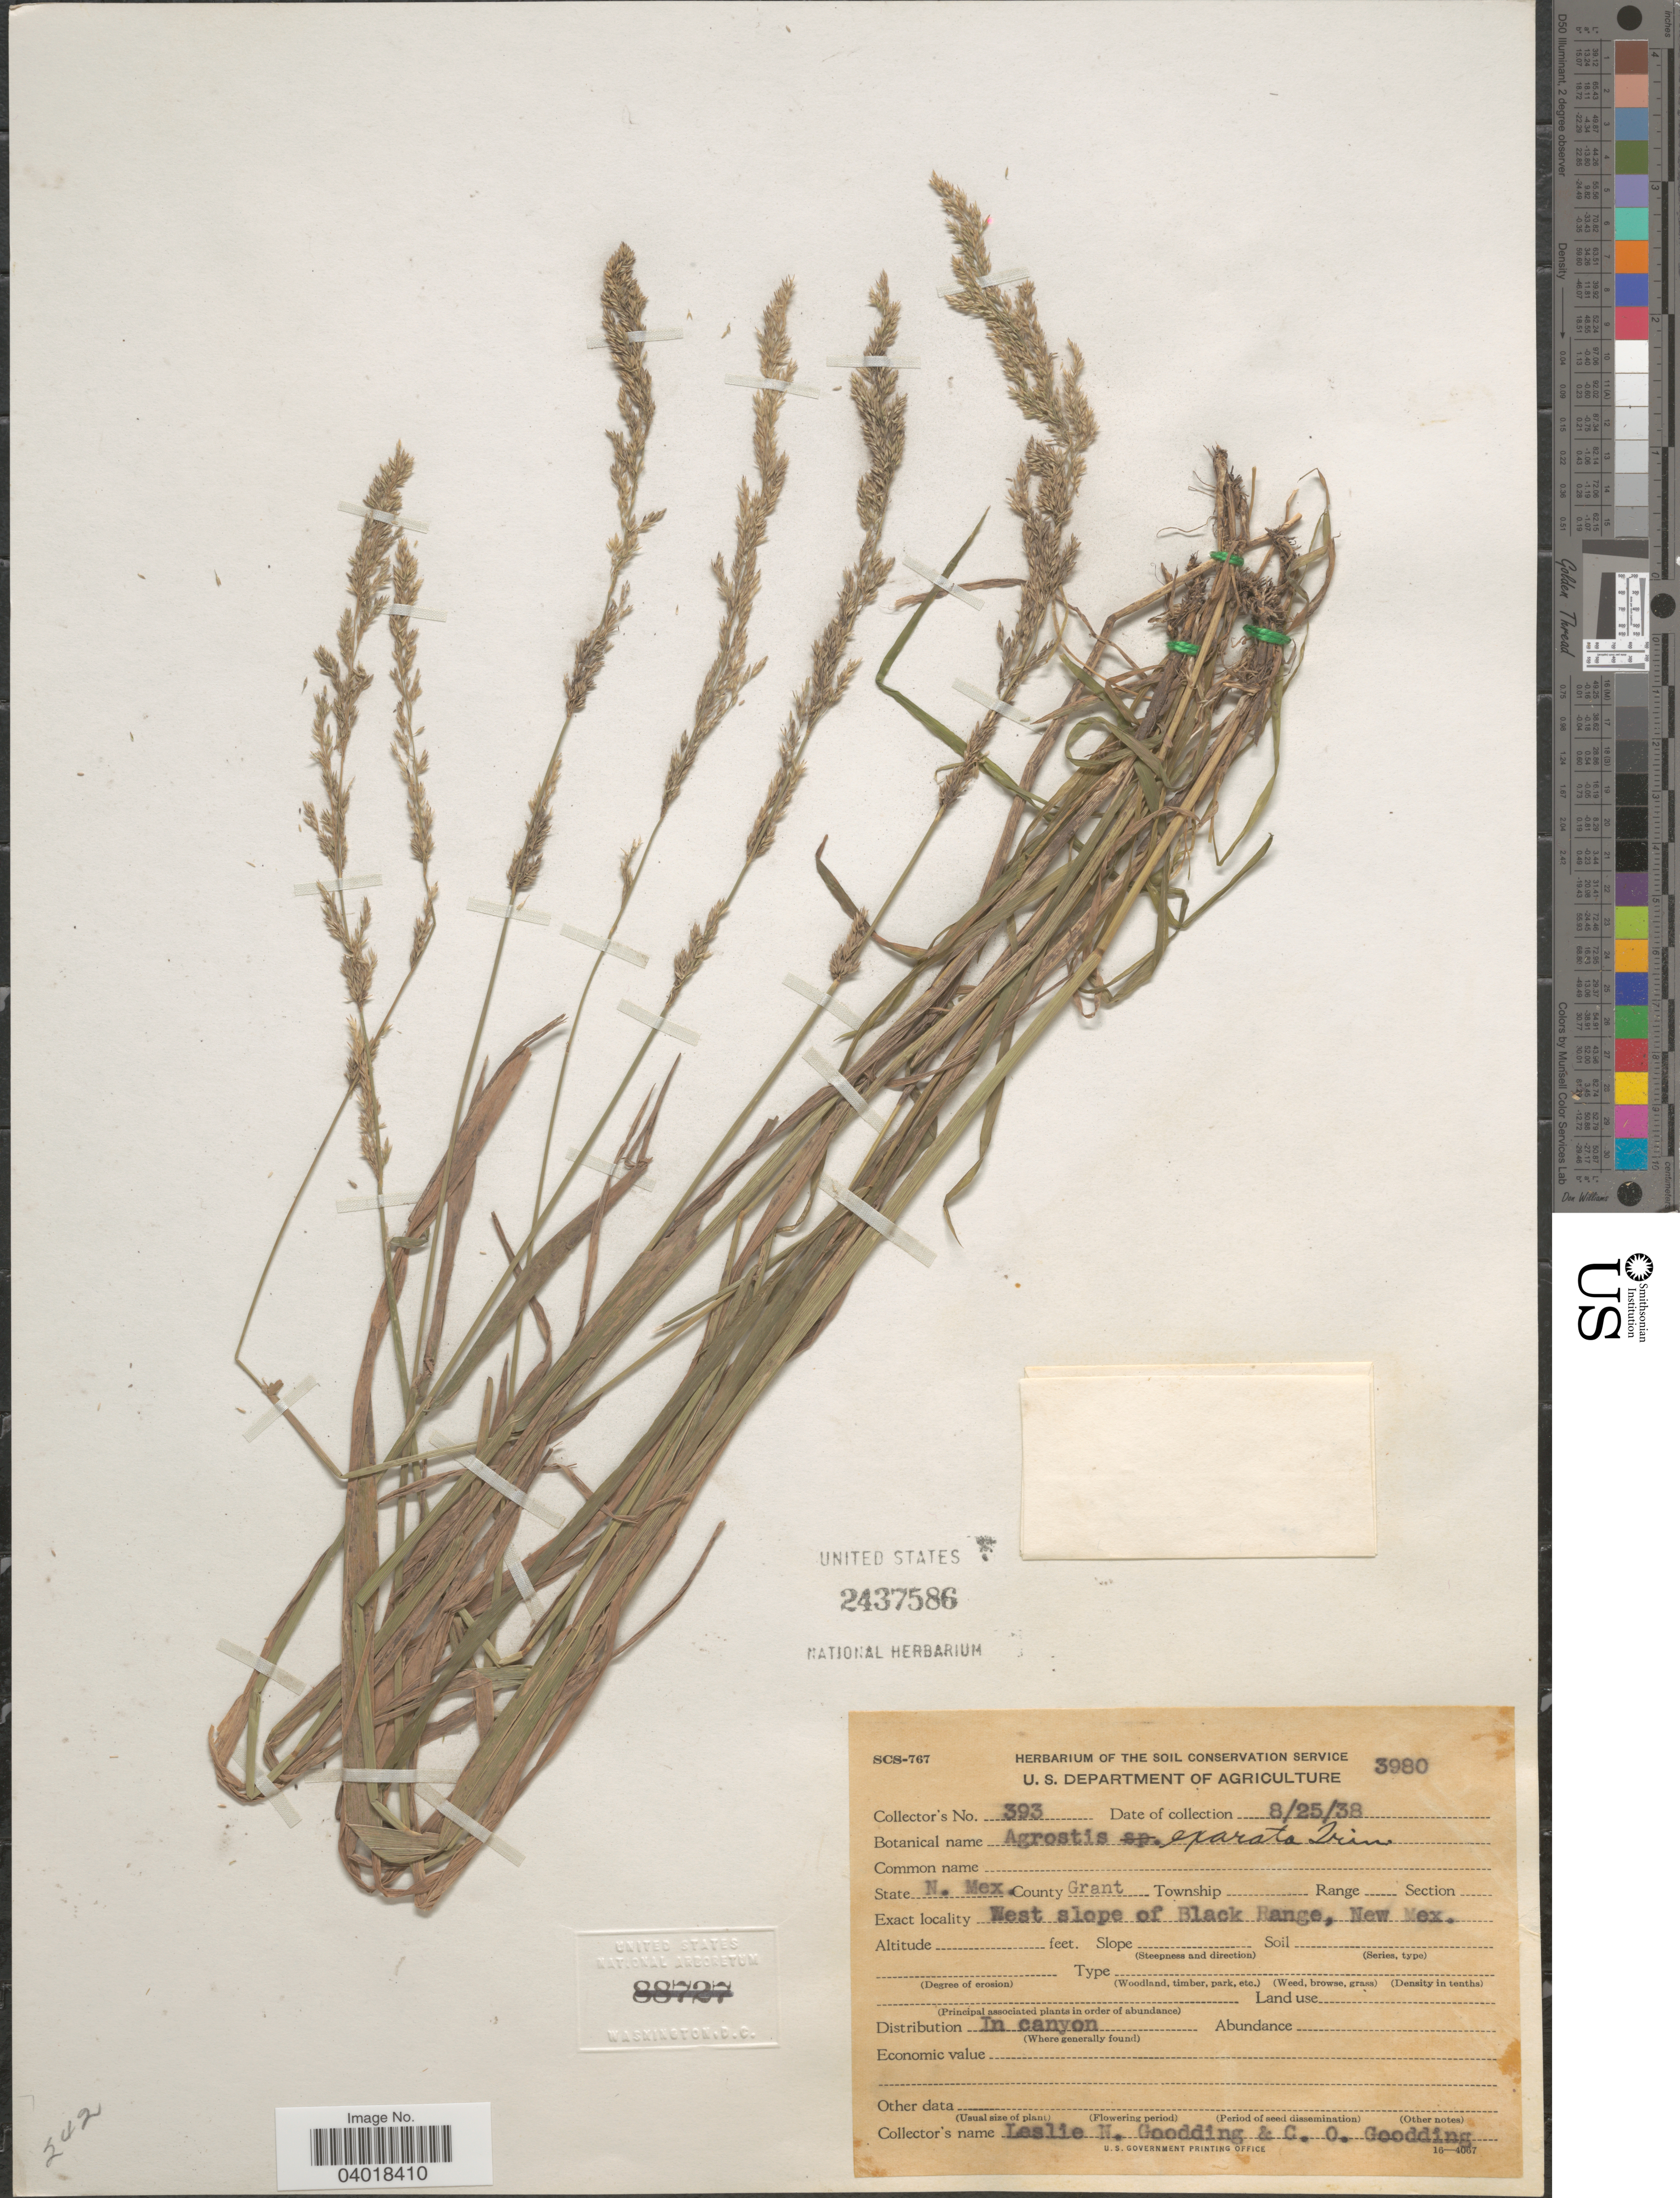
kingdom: Plantae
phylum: Tracheophyta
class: Liliopsida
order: Poales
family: Poaceae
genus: Agrostis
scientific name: Agrostis exarata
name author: Trin.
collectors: L. N. Goodding & C. Goodding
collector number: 393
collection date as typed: Transcribed d/m/y: 25/8/38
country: United States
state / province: New Mexico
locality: County Grant. West slope of Black Range.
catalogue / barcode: US 2437586